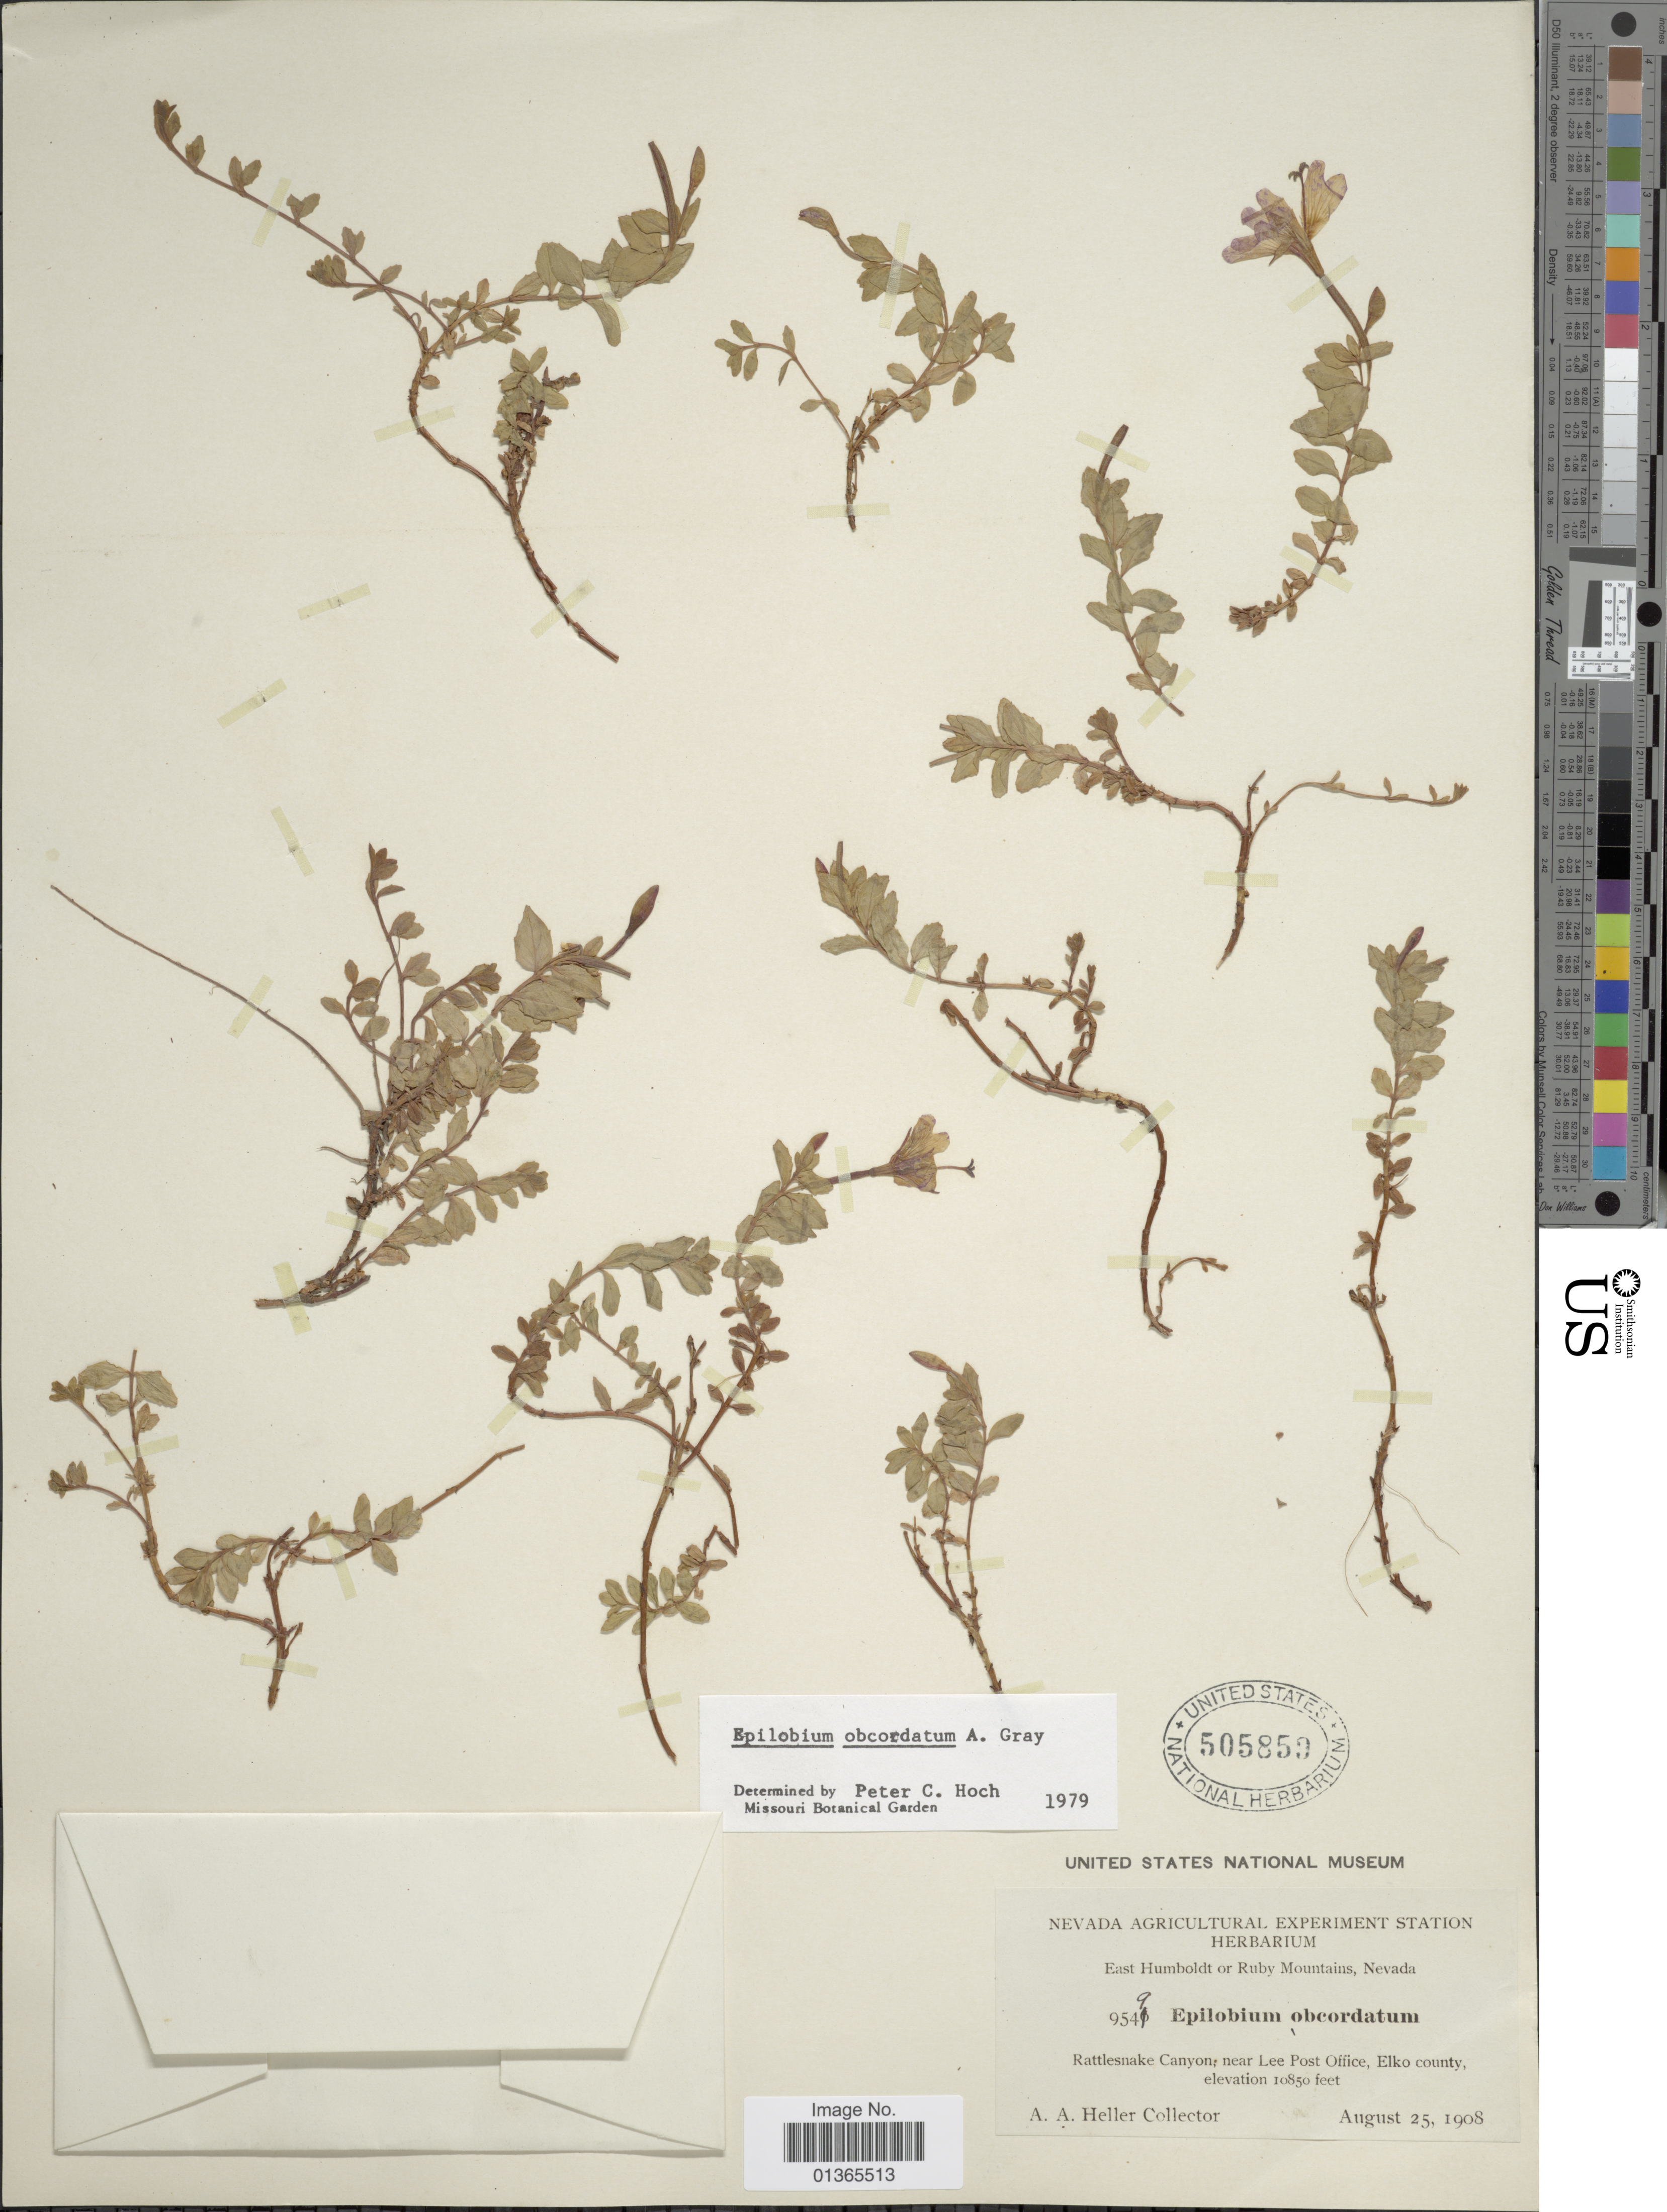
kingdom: Plantae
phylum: Tracheophyta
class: Magnoliopsida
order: Myrtales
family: Onagraceae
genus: Epilobium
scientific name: Epilobium obcordatum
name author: A. Gray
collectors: A. A. Heller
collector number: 9549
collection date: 1908-08-25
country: United States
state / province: Nevada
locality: East Humboldt or Ruby Mountains. Rattlesnake Canyon, near Lee Post Office, Elko county.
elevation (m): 3307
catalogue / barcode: US 505859